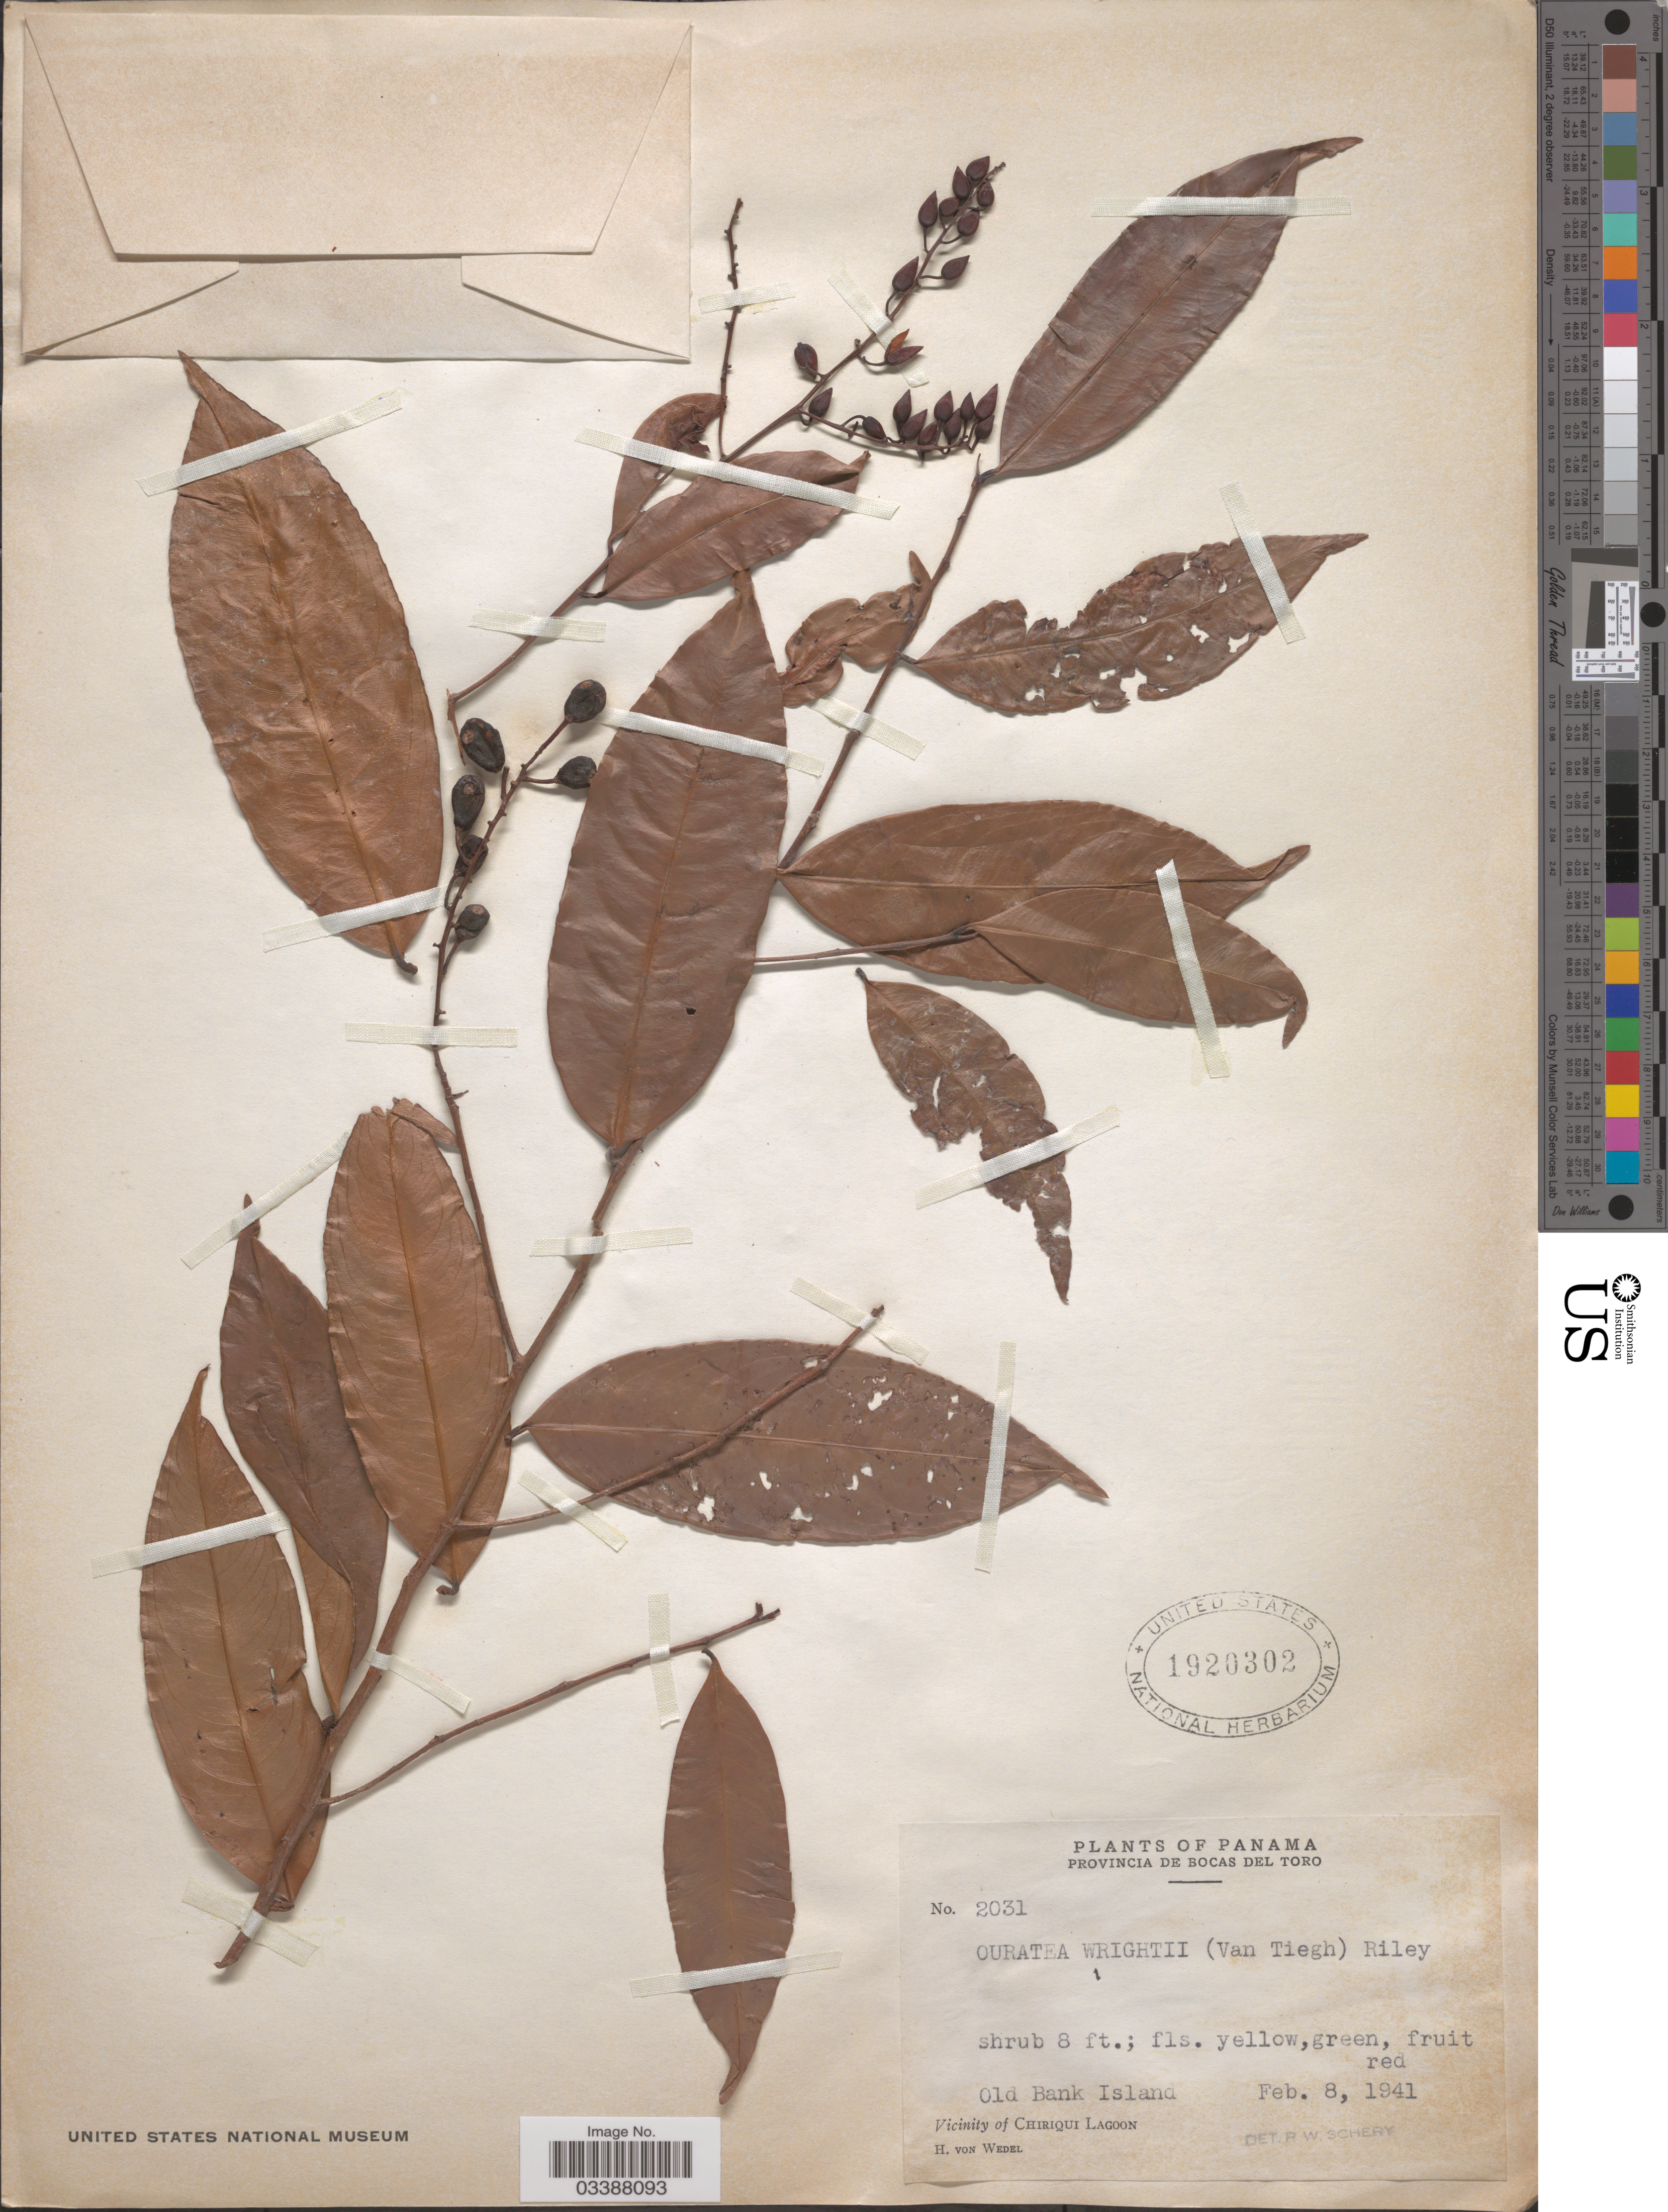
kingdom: Plantae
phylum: Tracheophyta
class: Magnoliopsida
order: Malpighiales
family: Ochnaceae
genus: Ouratea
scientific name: Ouratea lucens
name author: (Kunth) Engl.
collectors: H. von Wedel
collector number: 2031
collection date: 1941-02-08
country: Panama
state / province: Bocas del Toro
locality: Old Bank Island. Vicinity of Chiriqui Lagoon.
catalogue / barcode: US 1920302